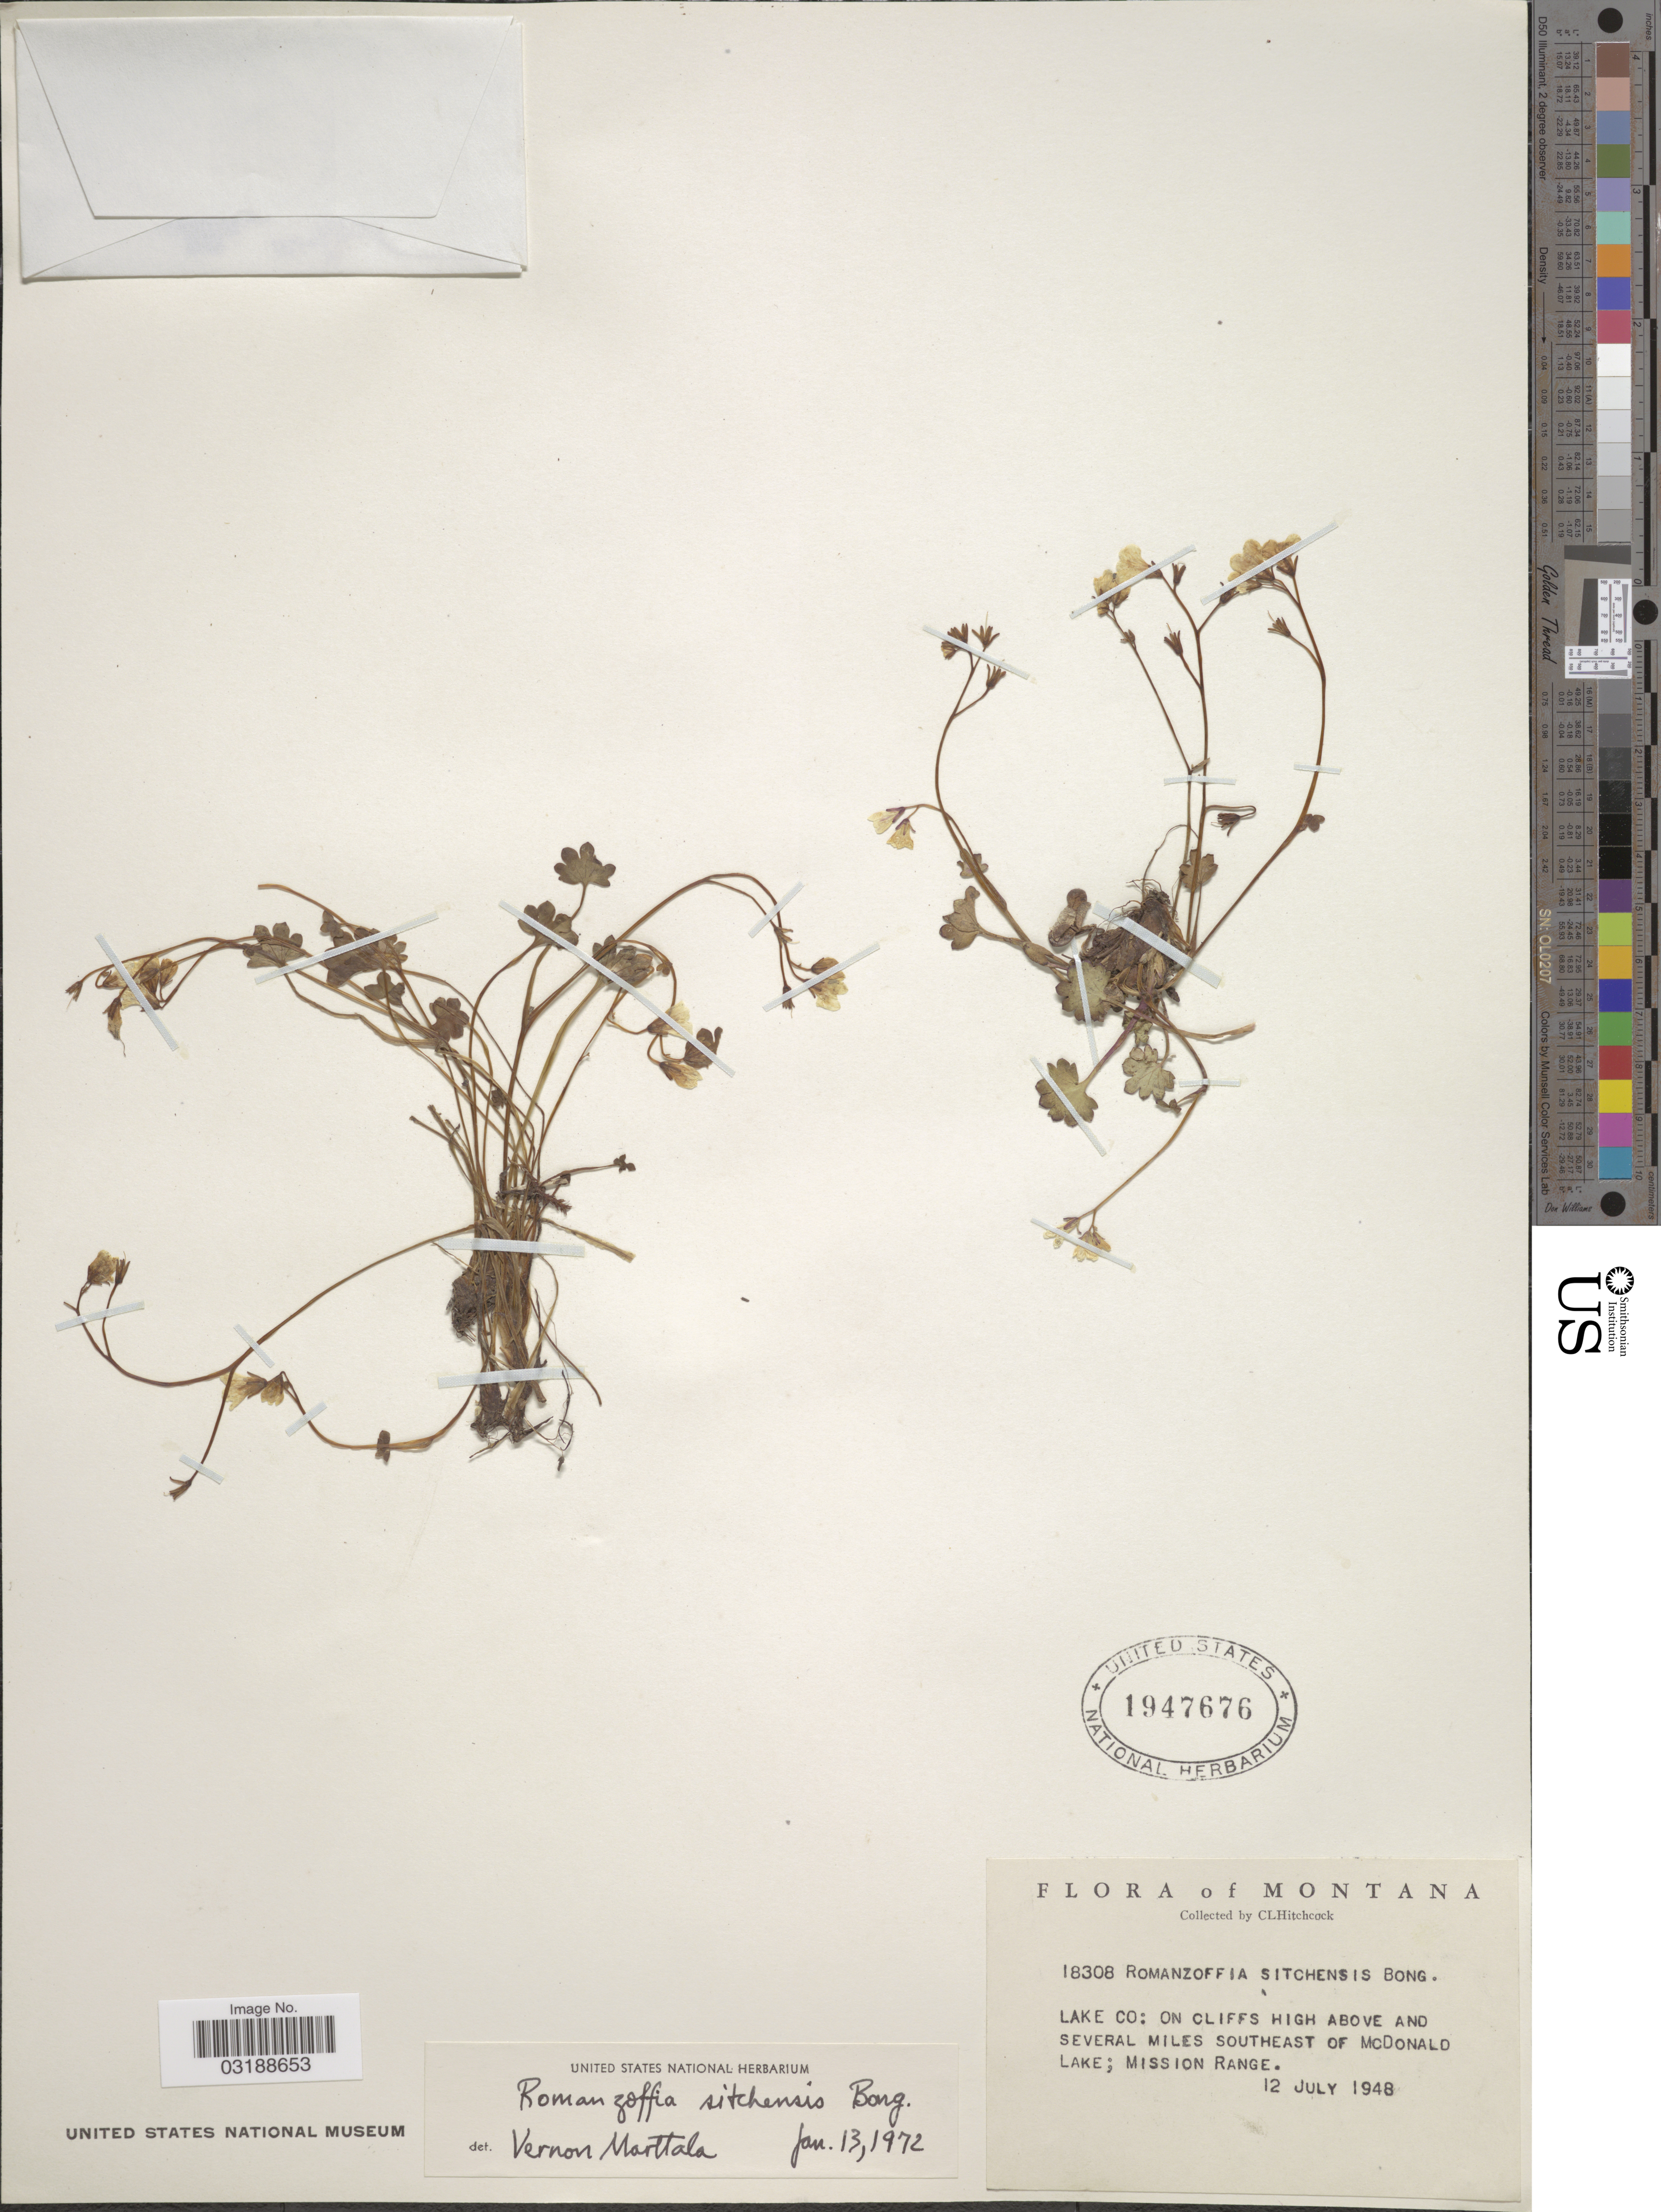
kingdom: Plantae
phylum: Tracheophyta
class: Magnoliopsida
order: Boraginales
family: Hydrophyllaceae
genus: Romanzoffia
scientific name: Romanzoffia sitchensis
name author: Bong.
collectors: C. L. Hitchcock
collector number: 18308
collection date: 1948-07-12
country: United States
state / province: Montana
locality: Lake Co: On cliffs high above and several miles southeast of McDonald Lake; Mission Range.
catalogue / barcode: US 1947676